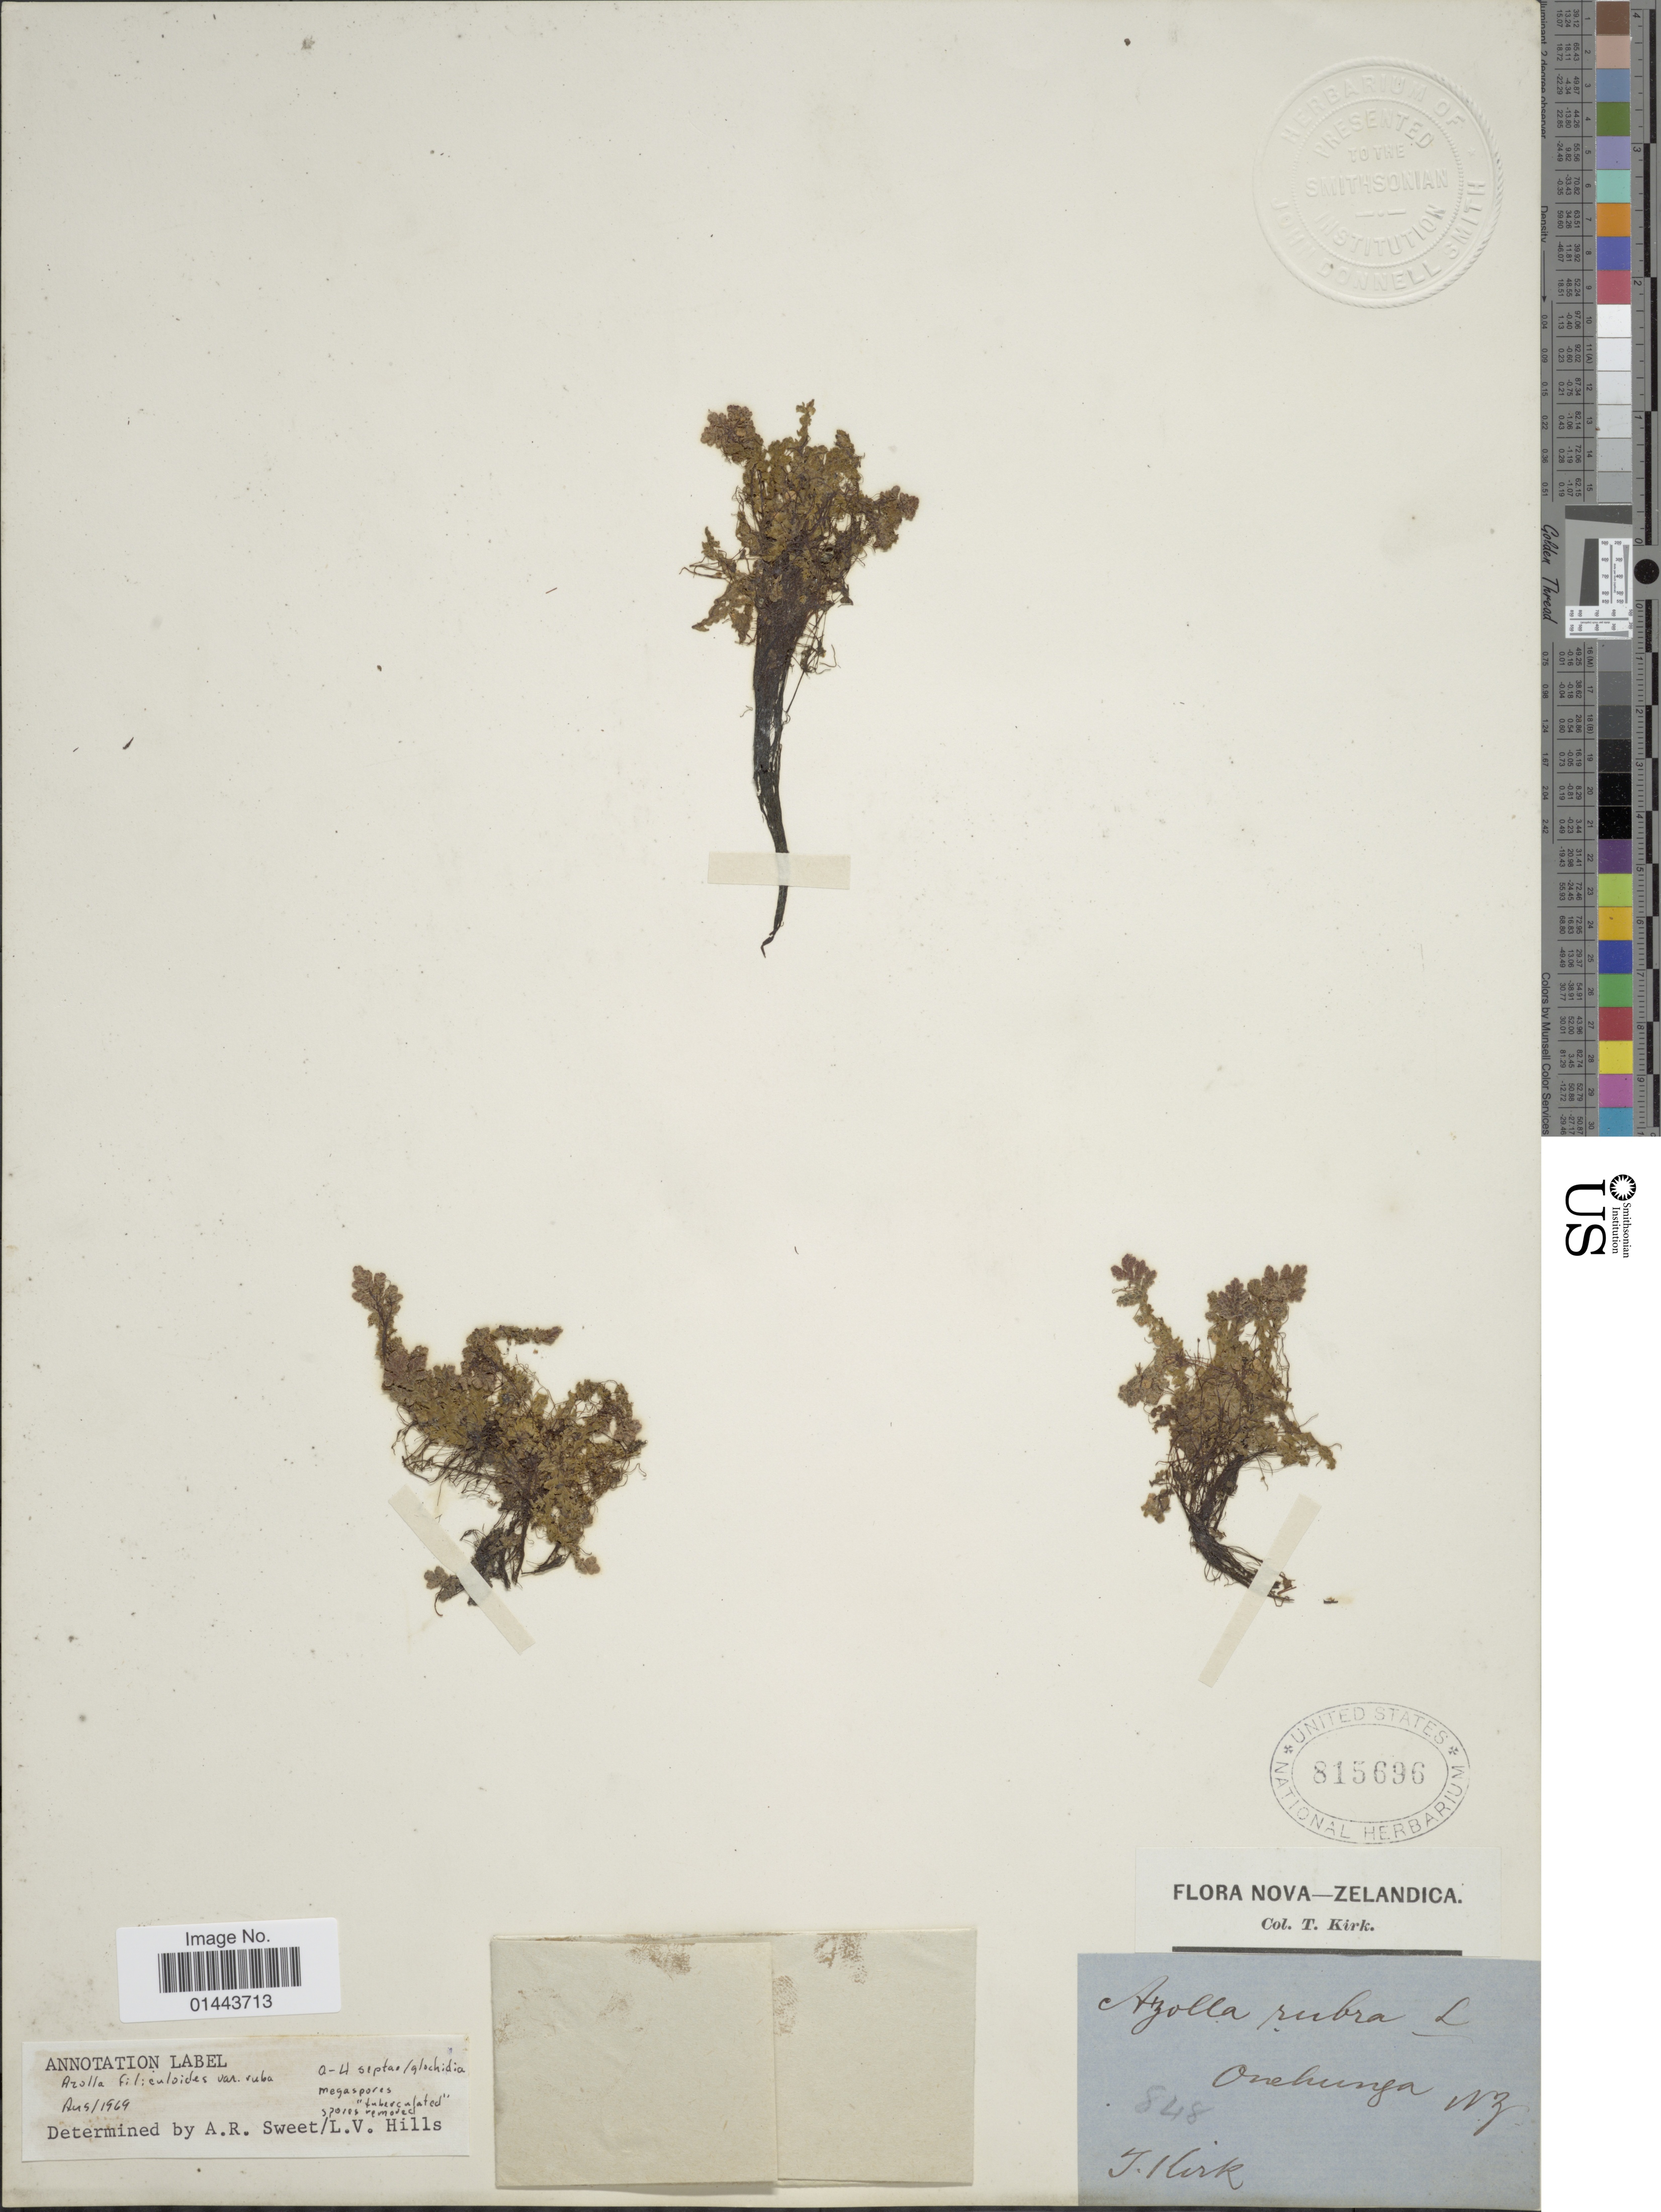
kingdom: Plantae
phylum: Tracheophyta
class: Polypodiopsida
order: Salviniales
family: Salviniaceae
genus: Azolla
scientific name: Azolla filiculoides var. rubra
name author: (R. Br.) Strasburger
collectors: J. Kirk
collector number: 848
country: New Zealand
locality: Onehunger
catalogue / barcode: US 815696